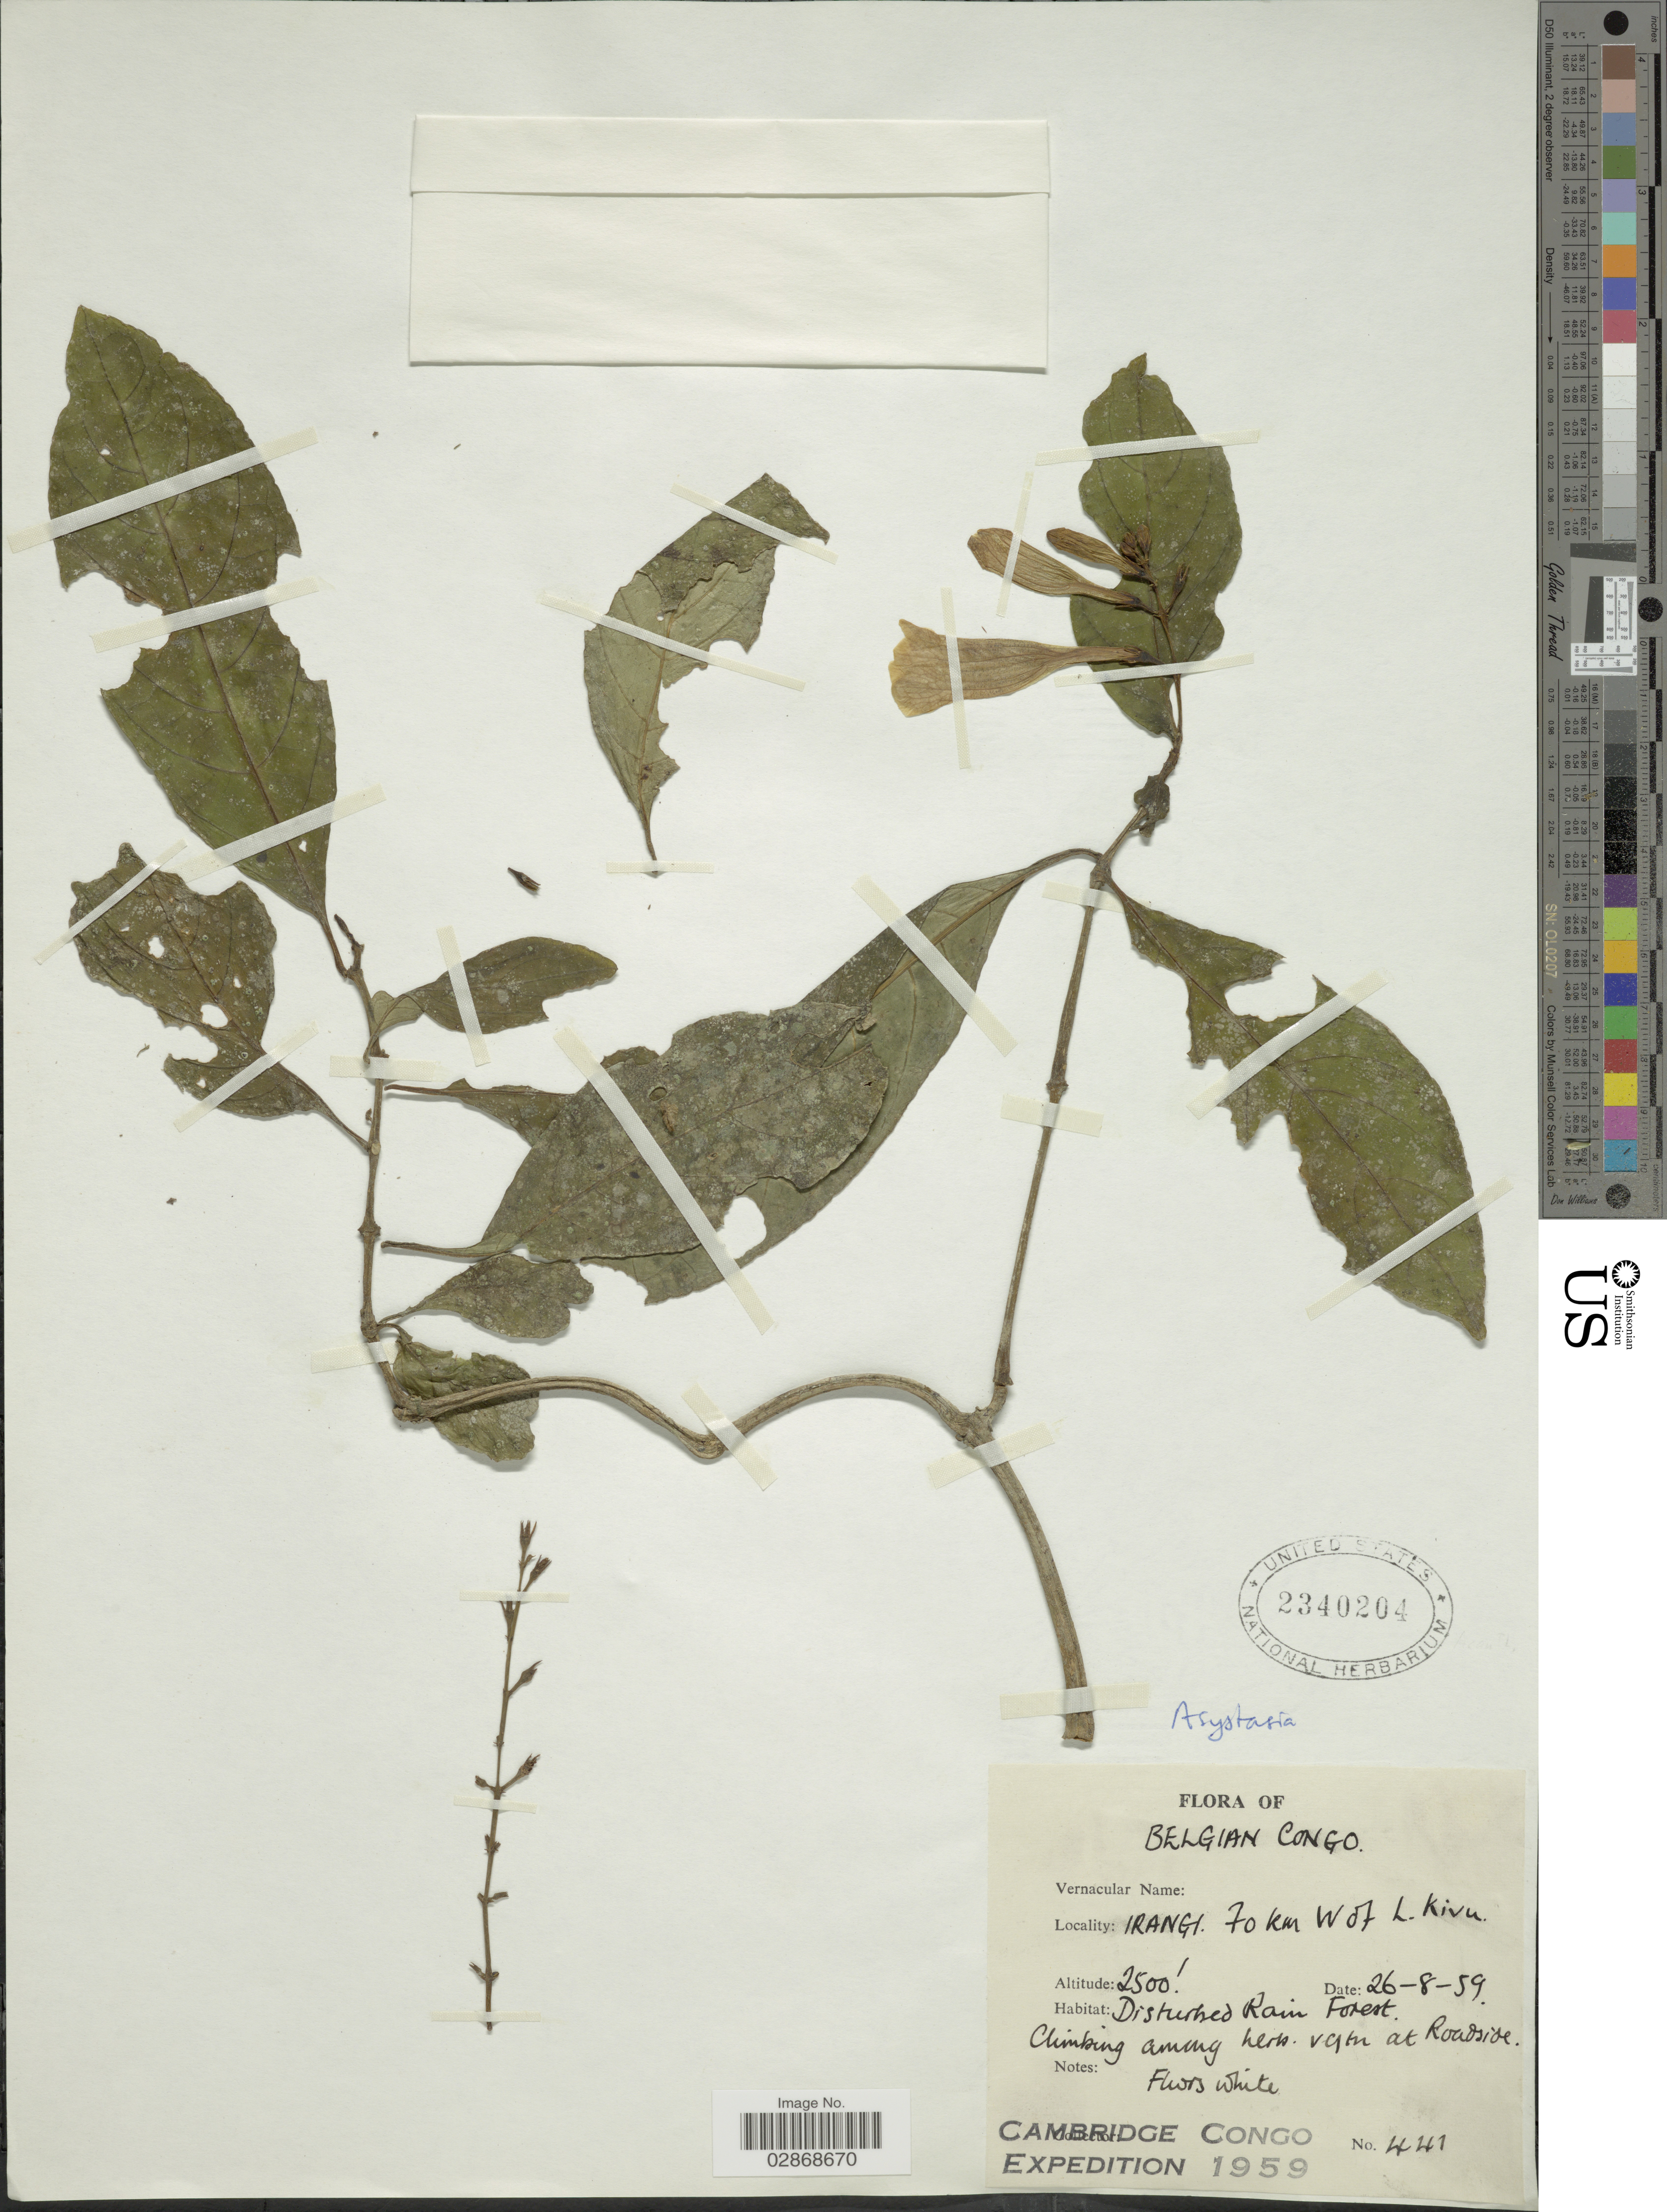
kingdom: Plantae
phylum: Tracheophyta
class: Magnoliopsida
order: Lamiales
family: Acanthaceae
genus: Asystasia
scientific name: Asystasia sp.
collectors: Cambridge Congo Expedition 1959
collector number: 441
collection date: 1959-08-26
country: Congo, Democratic Republic of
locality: Belgian Congo. Irangi. 70 km W of L. Kivu.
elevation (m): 762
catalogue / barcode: US 2340204